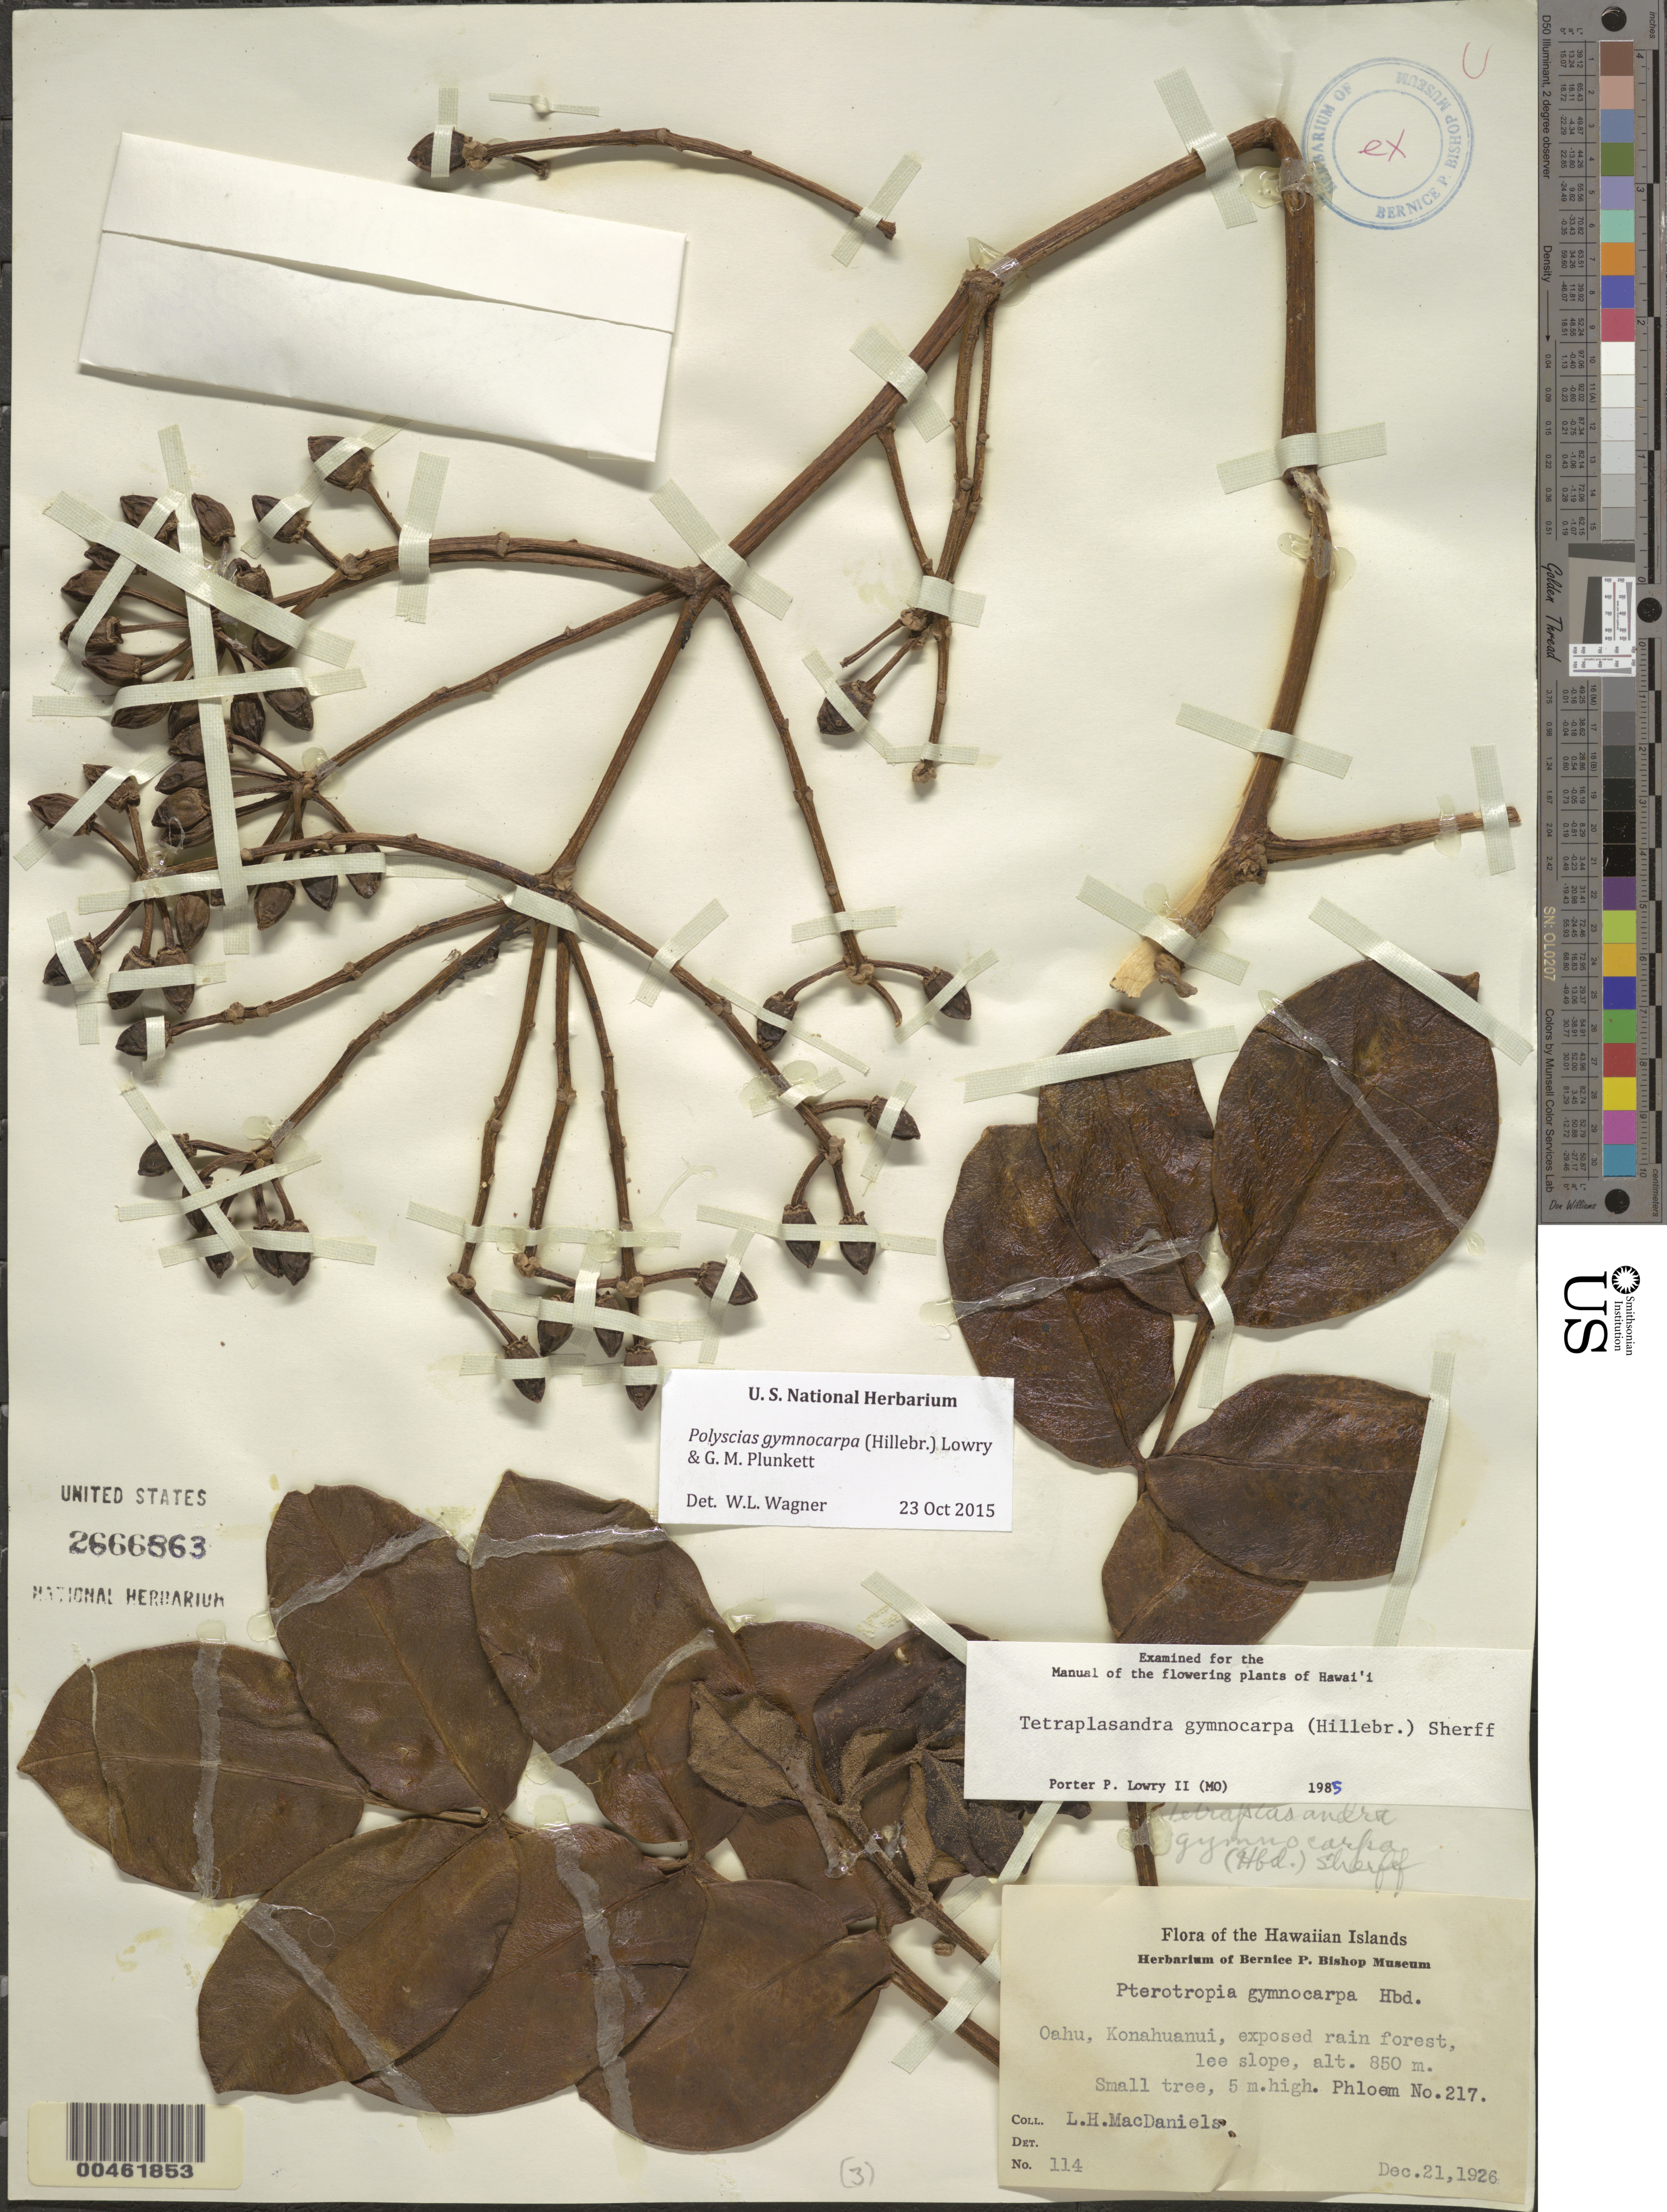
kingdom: Plantae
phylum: Tracheophyta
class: Magnoliopsida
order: Apiales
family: Araliaceae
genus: Polyscias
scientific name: Polyscias gymnocarpa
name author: (Hillebr.) Lowry & G. M. Plunkett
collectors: L. MacDaniels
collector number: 114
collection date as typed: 21 Dec 1926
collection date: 1926-12-21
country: United States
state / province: Hawaii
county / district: Honolulu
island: Oahu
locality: Konahuanui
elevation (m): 850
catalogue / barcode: US 2666863